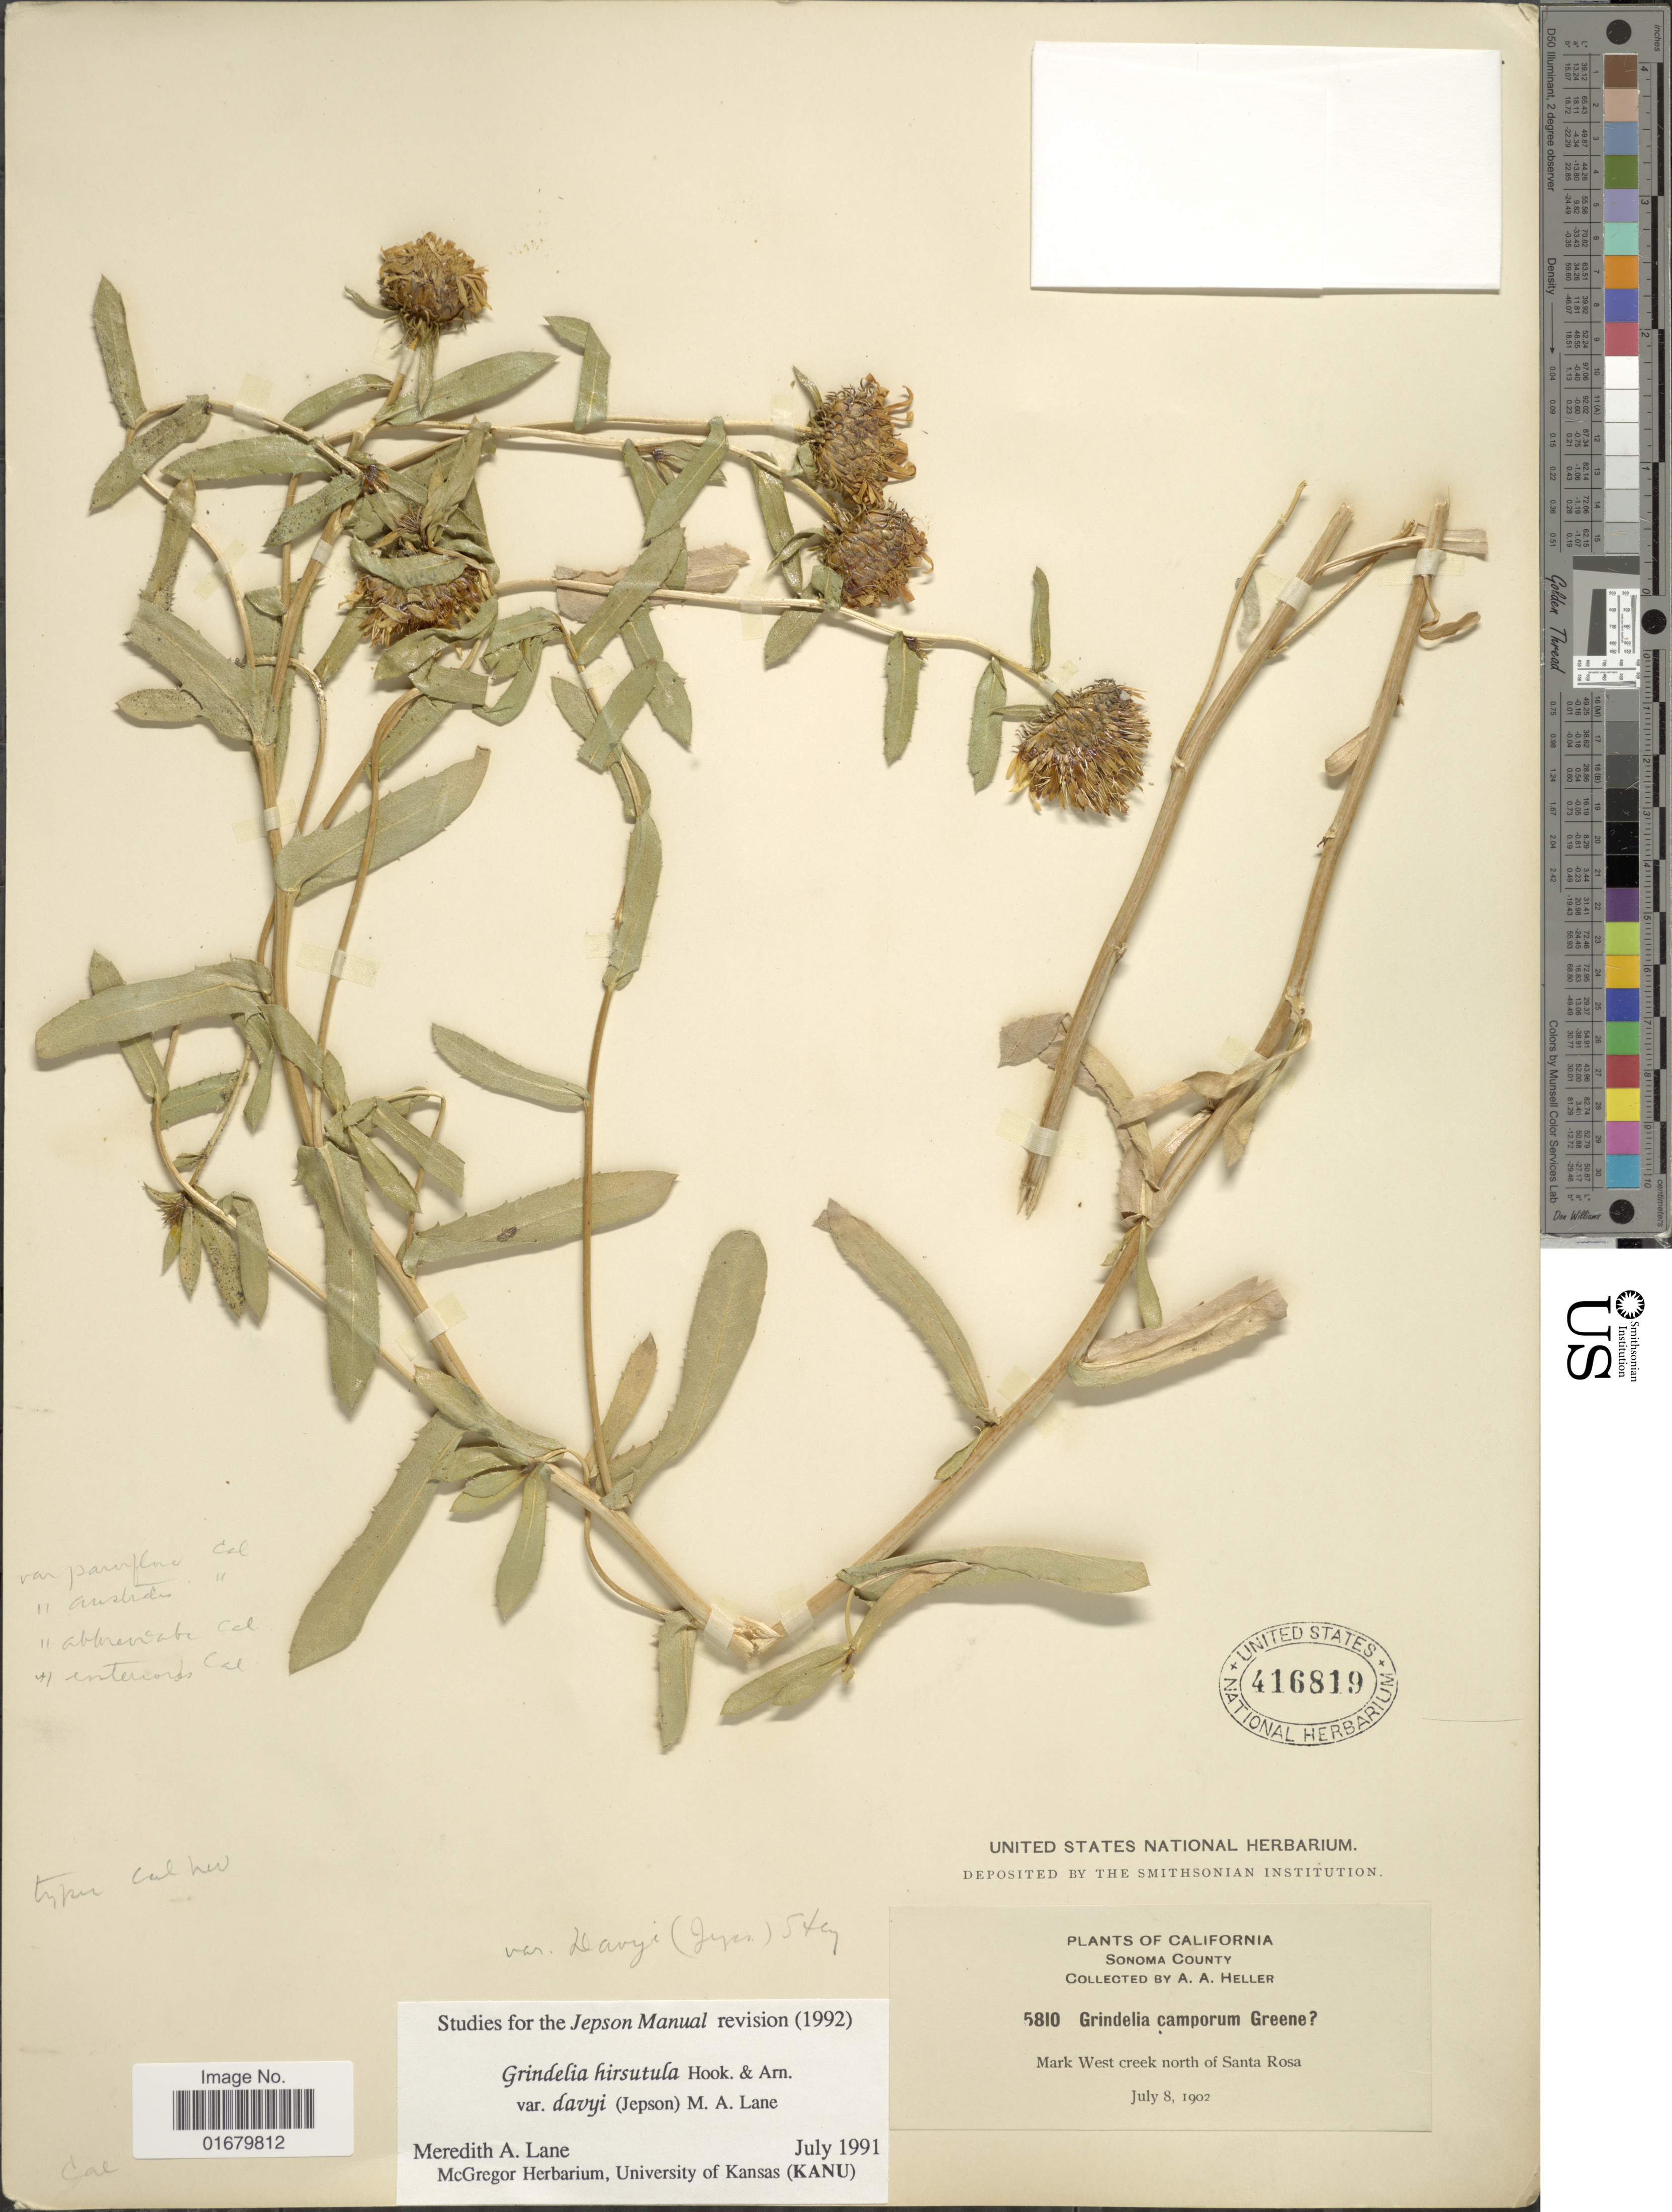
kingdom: Plantae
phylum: Tracheophyta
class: Magnoliopsida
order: Asterales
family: Asteraceae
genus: Grindelia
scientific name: Grindelia hirsutula var. davyi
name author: (Jeps.) M.A. Lane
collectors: A. A. Heller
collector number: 5810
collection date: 1902-07-08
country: United States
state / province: California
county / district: Sonoma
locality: Sonoma County, Mark West Creek north of Santa Rosa.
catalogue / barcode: US 416819